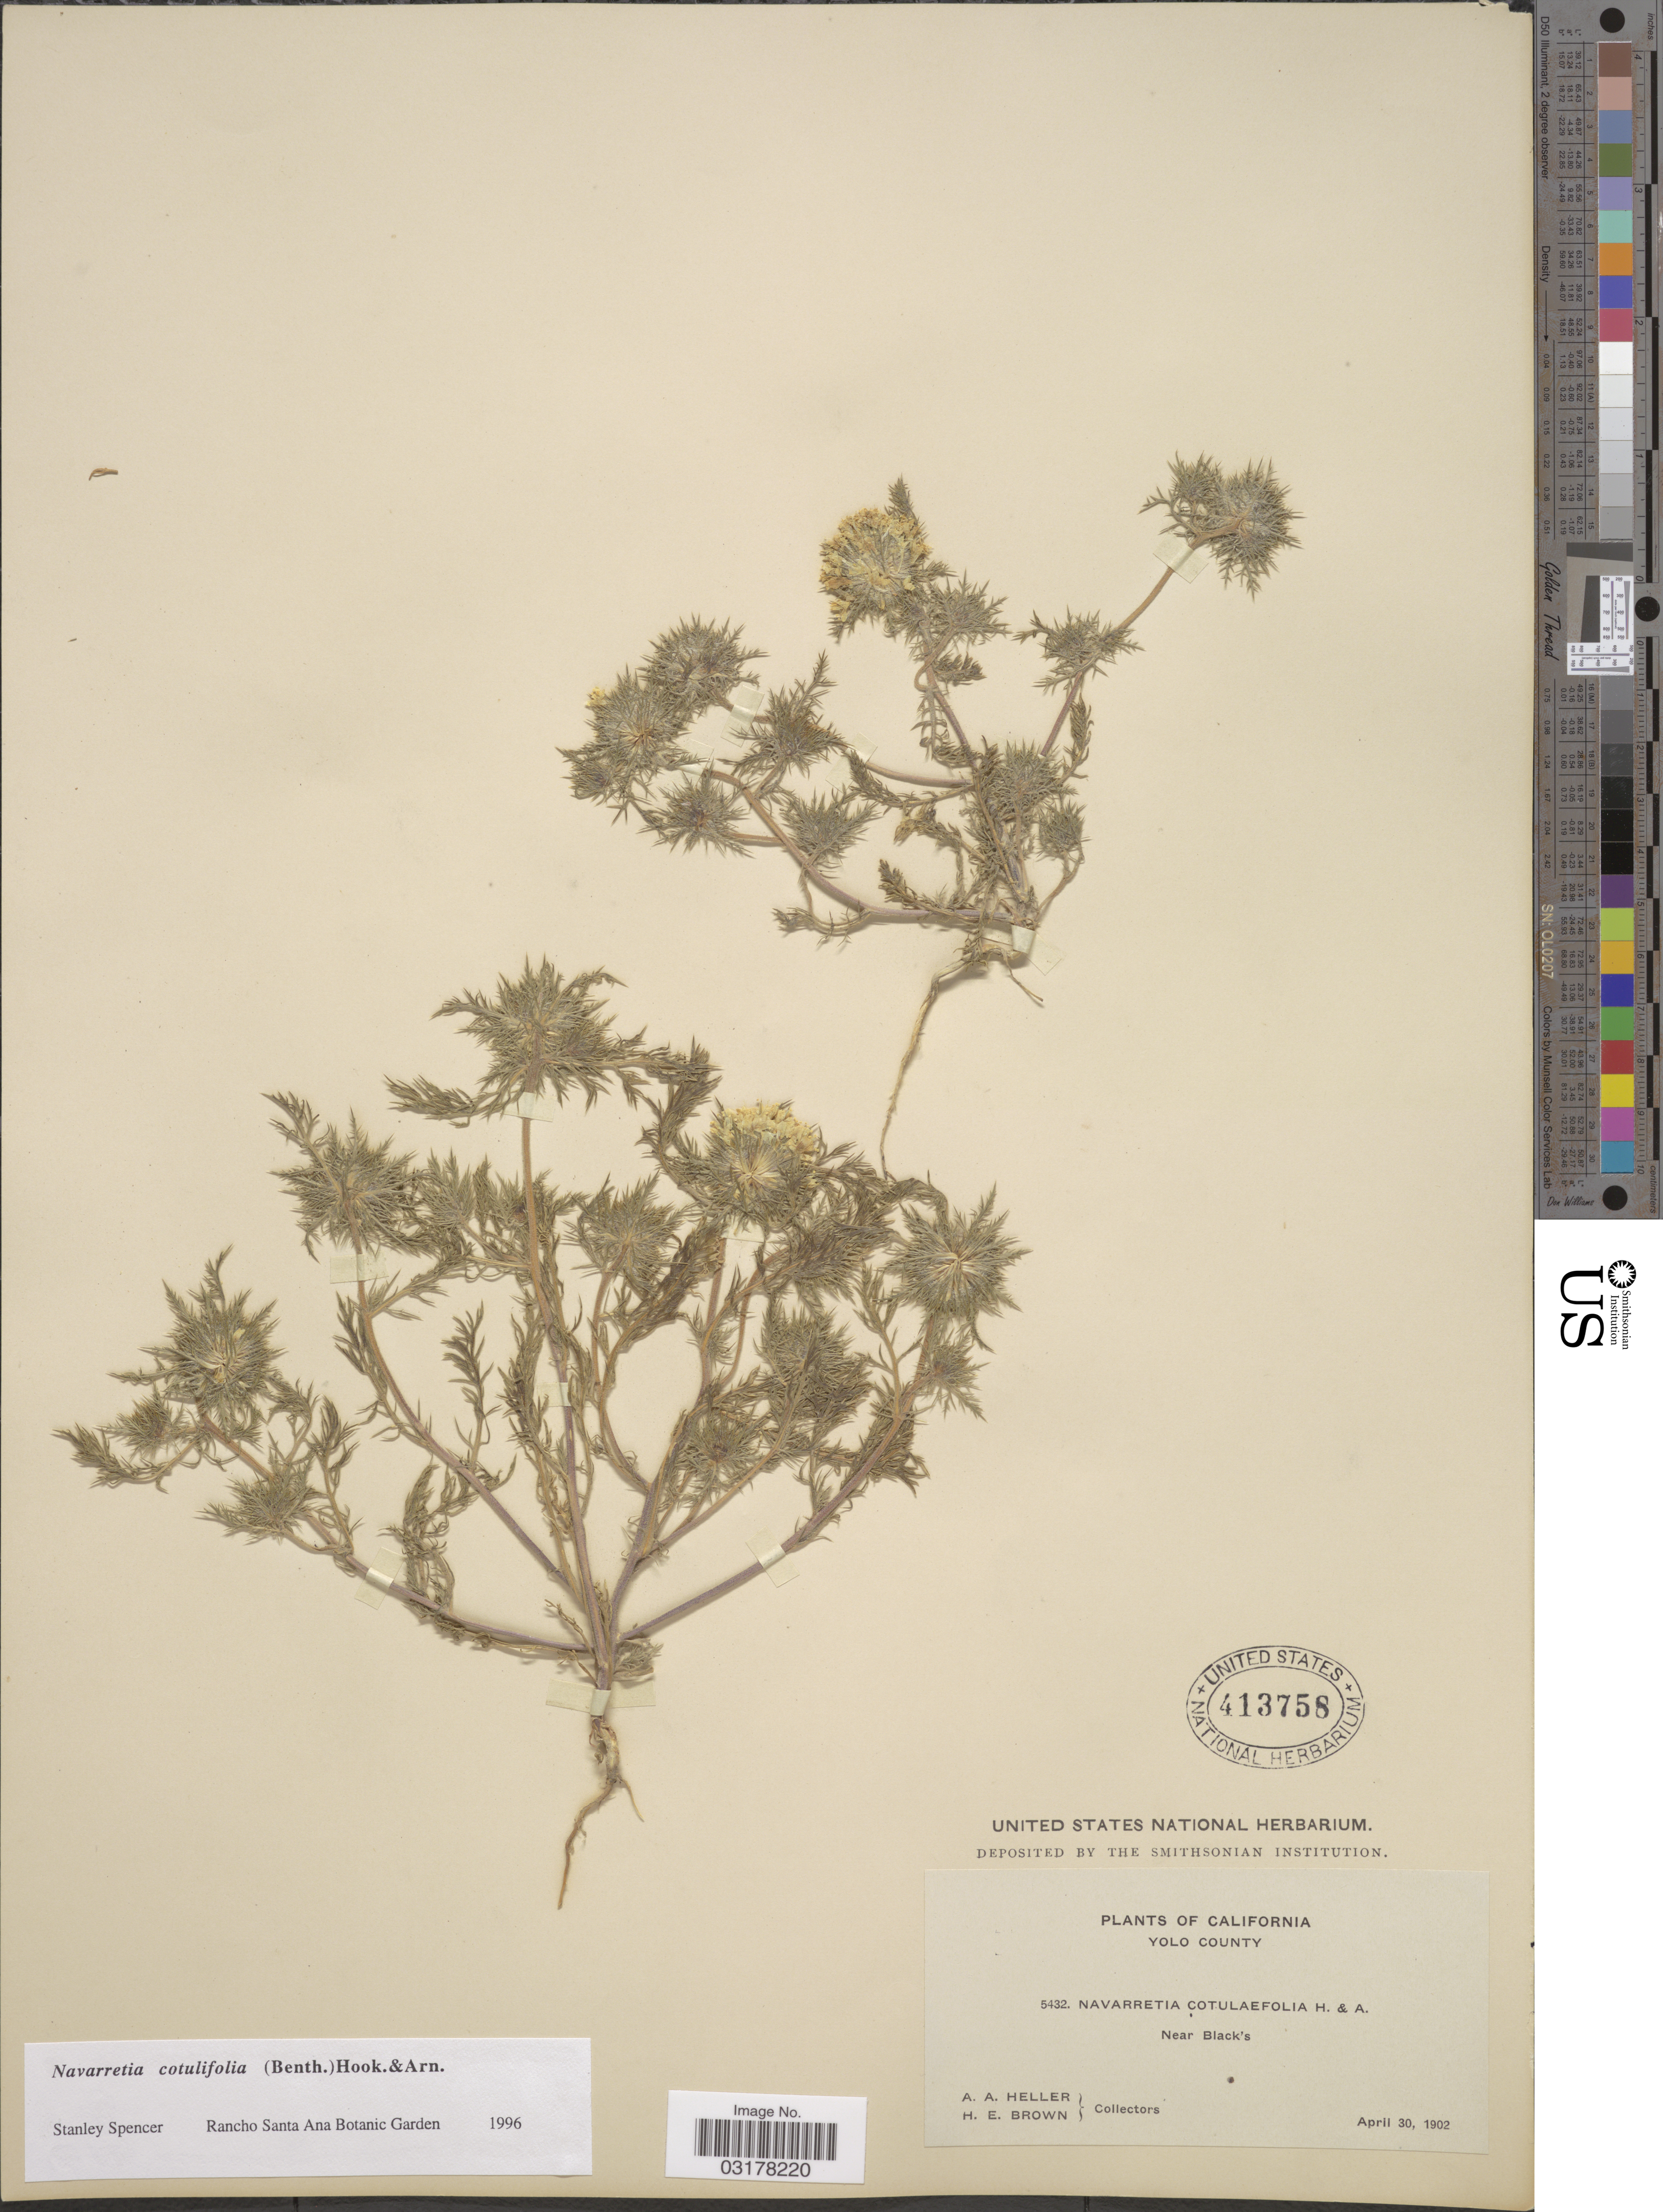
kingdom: Plantae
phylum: Tracheophyta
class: Magnoliopsida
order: Ericales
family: Polemoniaceae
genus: Navarretia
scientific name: Navarretia cotulifolia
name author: (Benth.) Hook. & Arn.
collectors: A. A. Heller & H. E. Brown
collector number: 5432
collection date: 1902-04-30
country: United States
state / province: California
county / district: Yolo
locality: Yolo County. Near Black's.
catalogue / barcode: US 413758